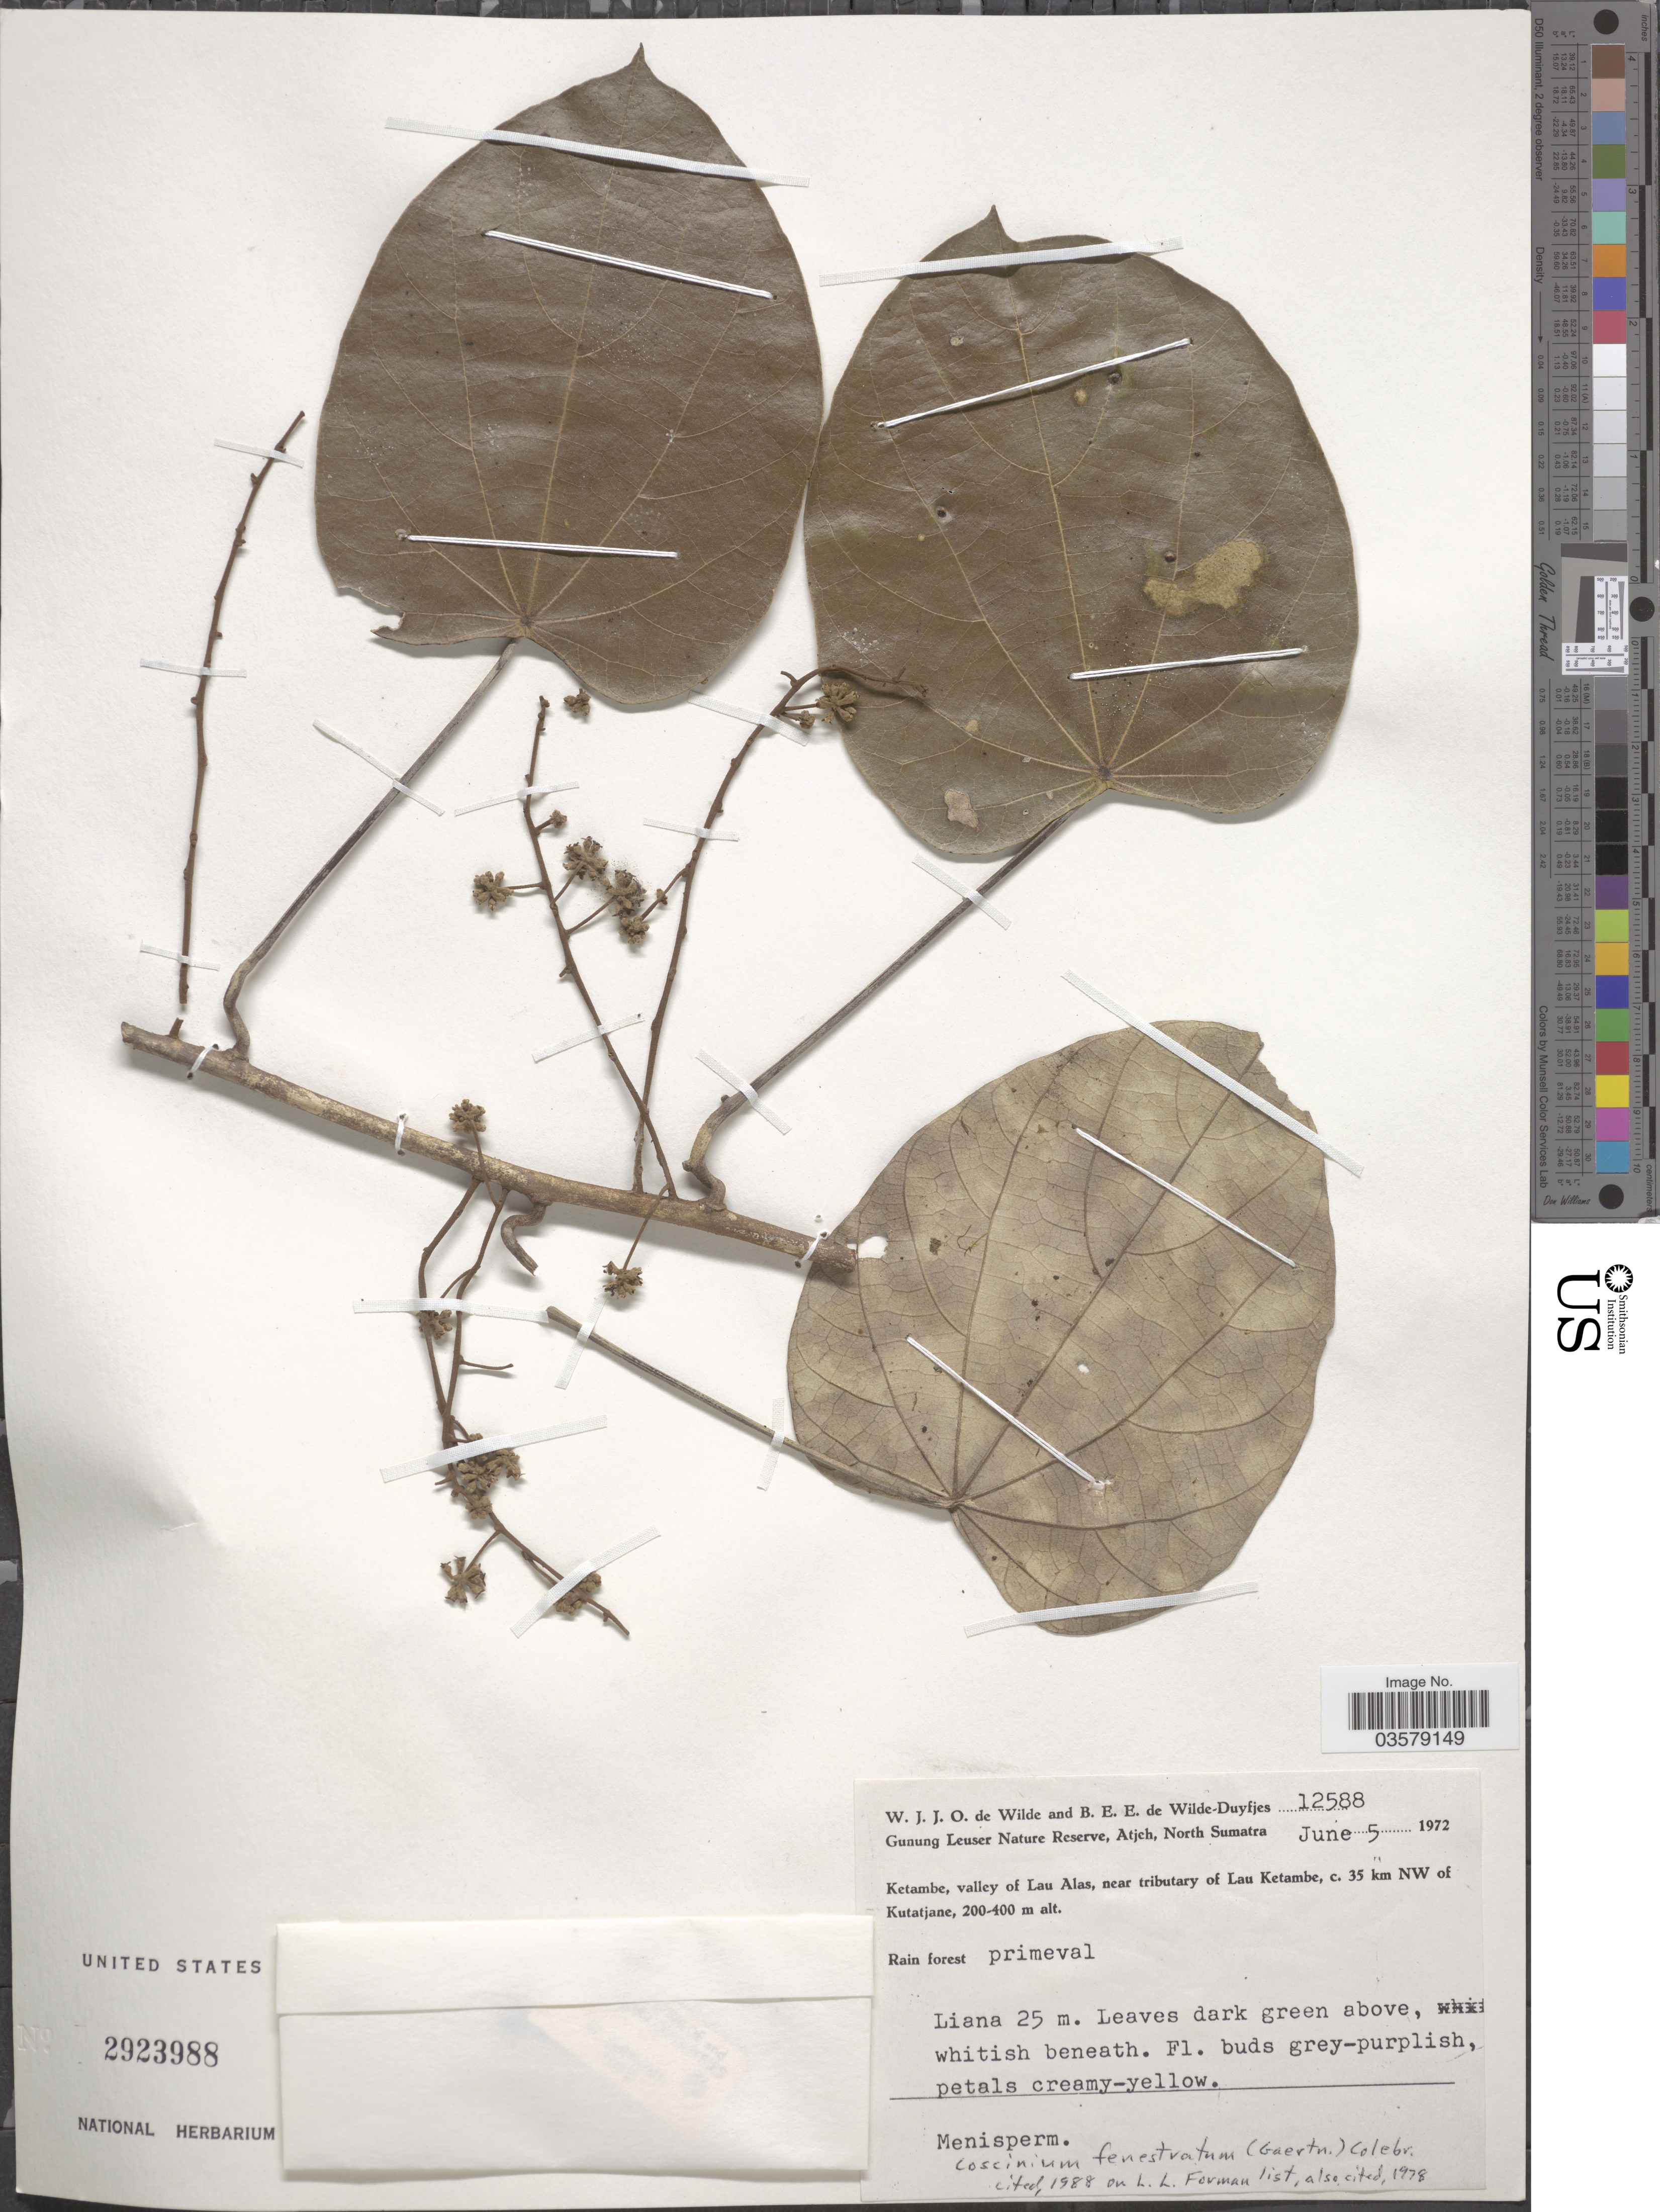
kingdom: Plantae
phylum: Tracheophyta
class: Magnoliopsida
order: Ranunculales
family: Menispermaceae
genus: Coscinium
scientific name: Coscinium fenestratum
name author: Colebr.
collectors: W. J. de Wilde & B. E. de Wilde-Duyfjes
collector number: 12588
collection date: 1972-06-05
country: Indonesia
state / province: Sumatra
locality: Gunung Leuser Nature Reserve, Atjeh, North Sumatra. Ketambe; valley of Lau Alas, near tributary of Lau Ketambe, c. 35 km NW of Kutatjane.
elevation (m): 200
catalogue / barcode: US 2923988